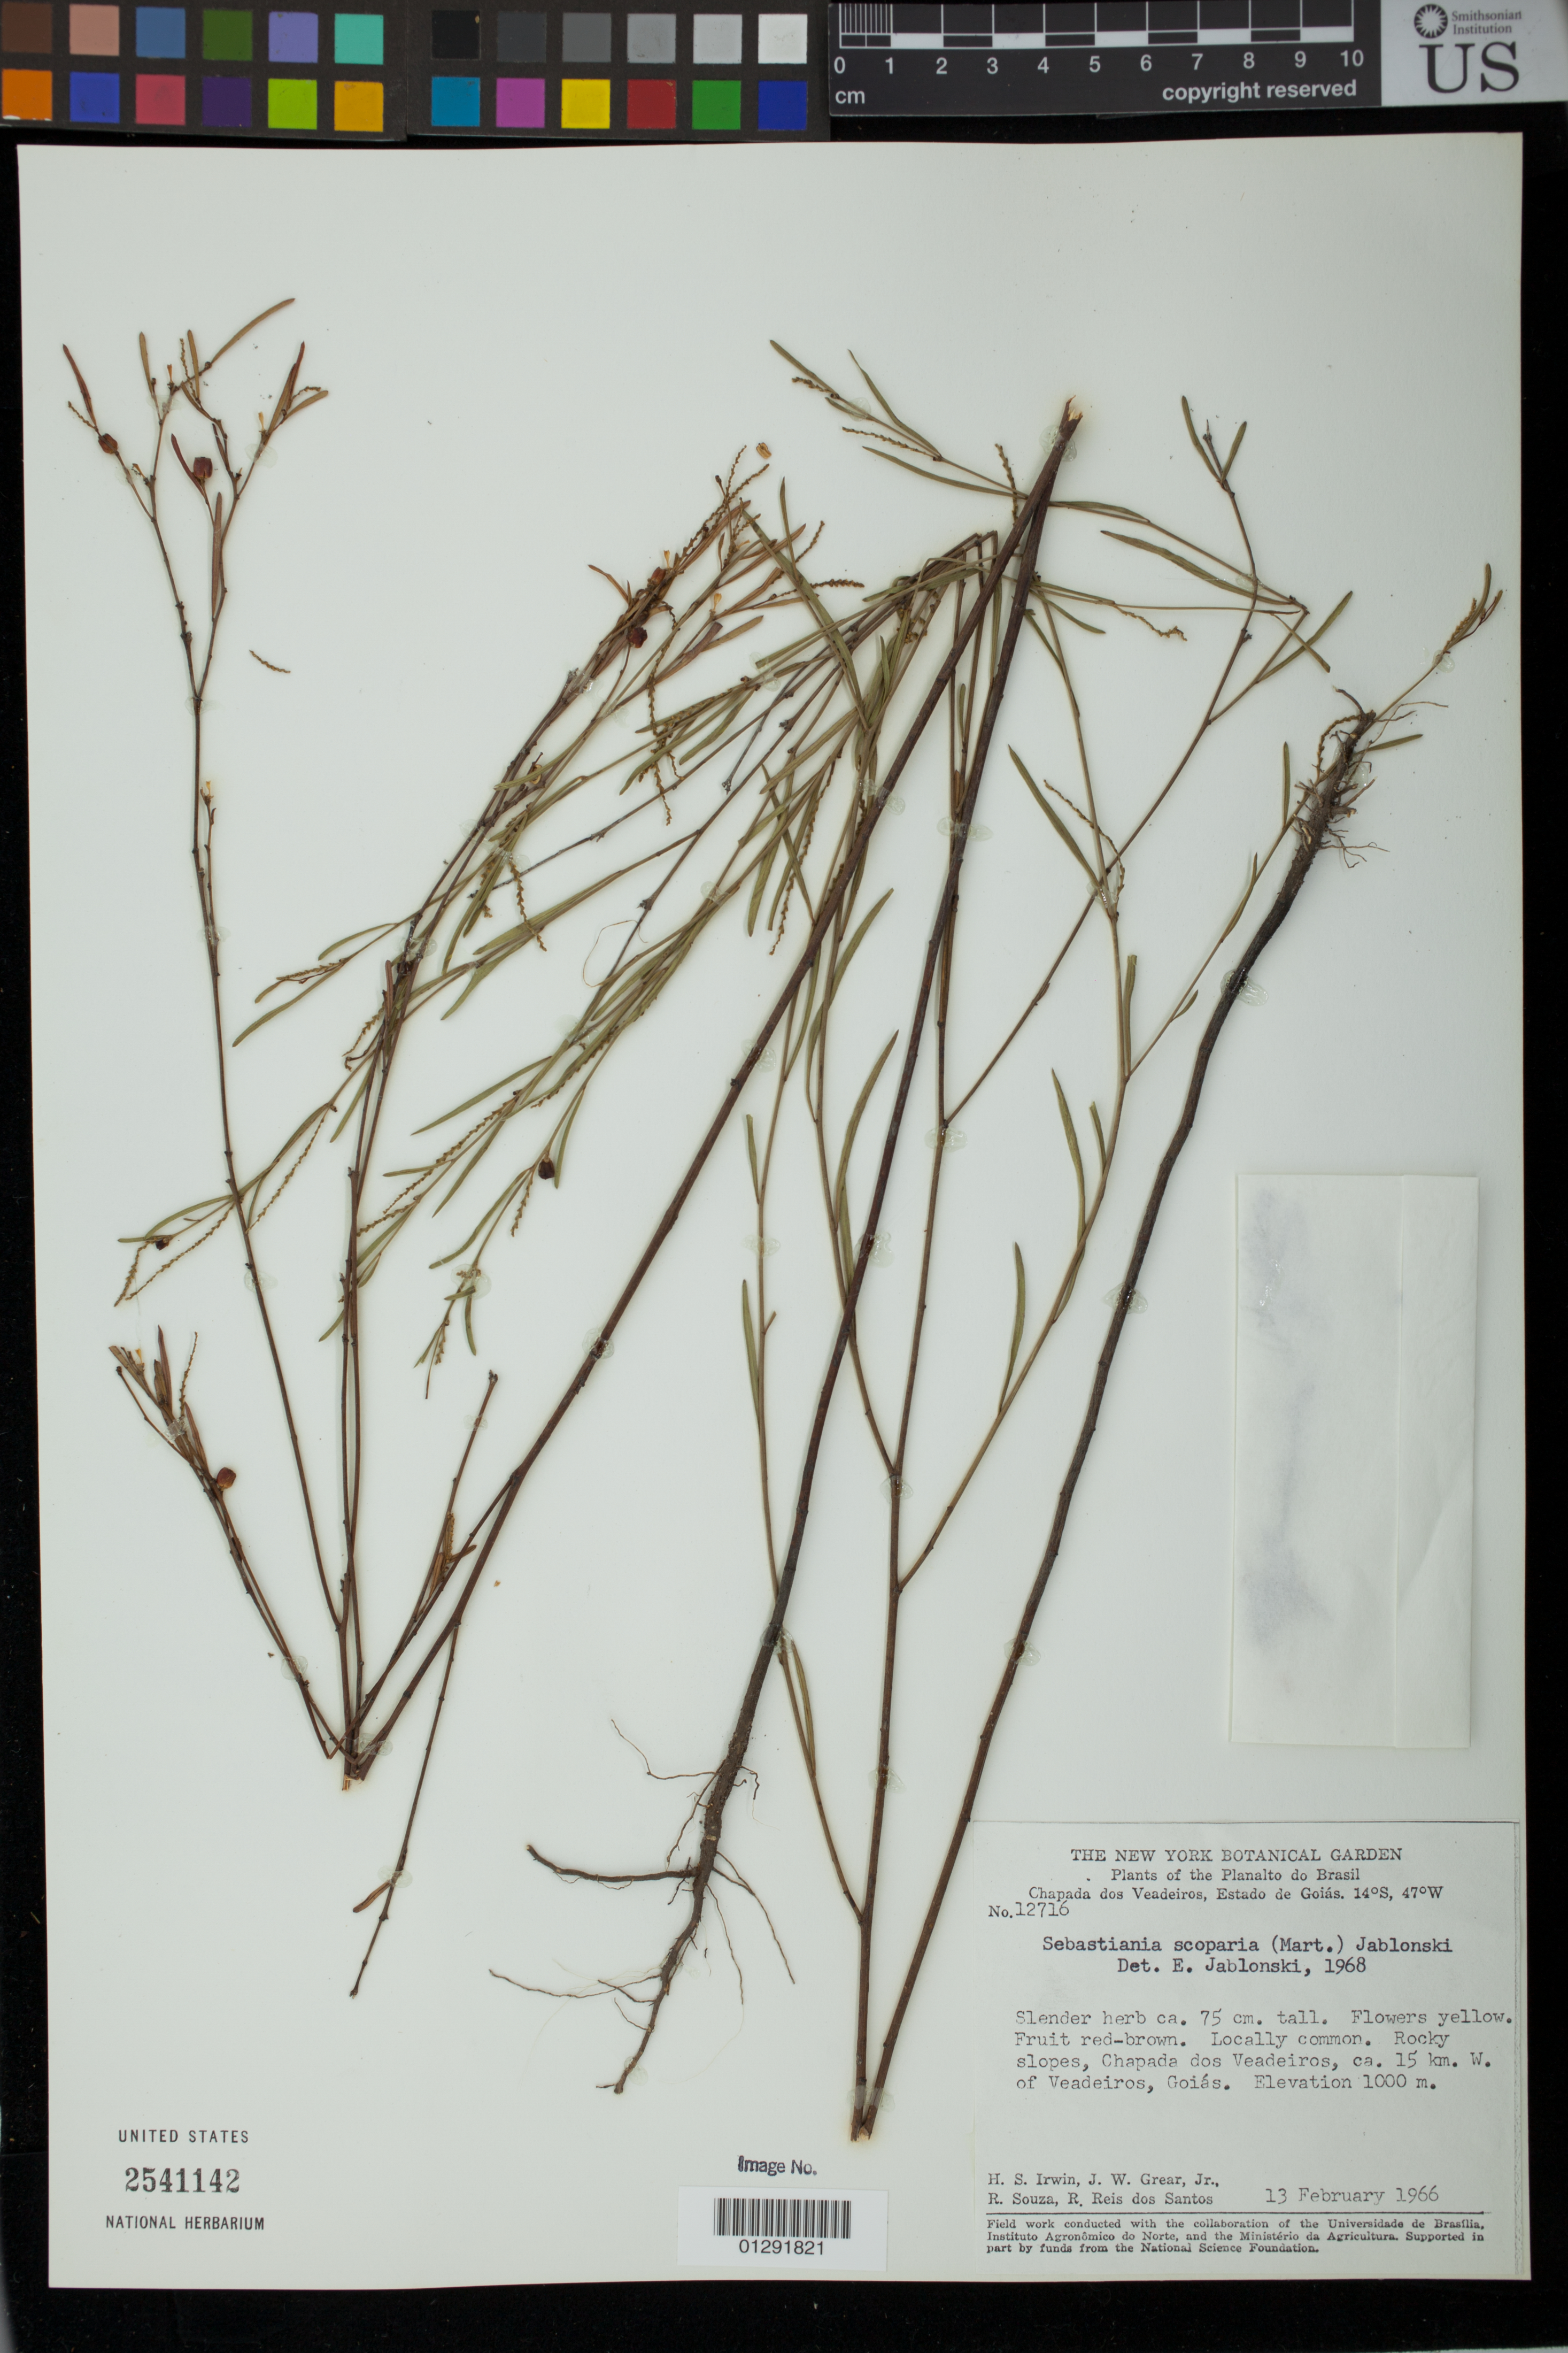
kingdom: Plantae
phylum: Tracheophyta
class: Magnoliopsida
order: Malpighiales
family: Euphorbiaceae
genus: Sebastiania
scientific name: Sebastiania scoparia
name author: (Mart.) Jablonski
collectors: H. Irwin, J. W. Grear, R. Souza & R. Reis dos Santos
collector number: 12716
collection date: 1966-02-13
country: Brazil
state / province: Goias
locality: Rocky slopes, Chapada dos Veadeiros, c. 15 km. W. of Veadeiros, Goias.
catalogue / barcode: US 2541142